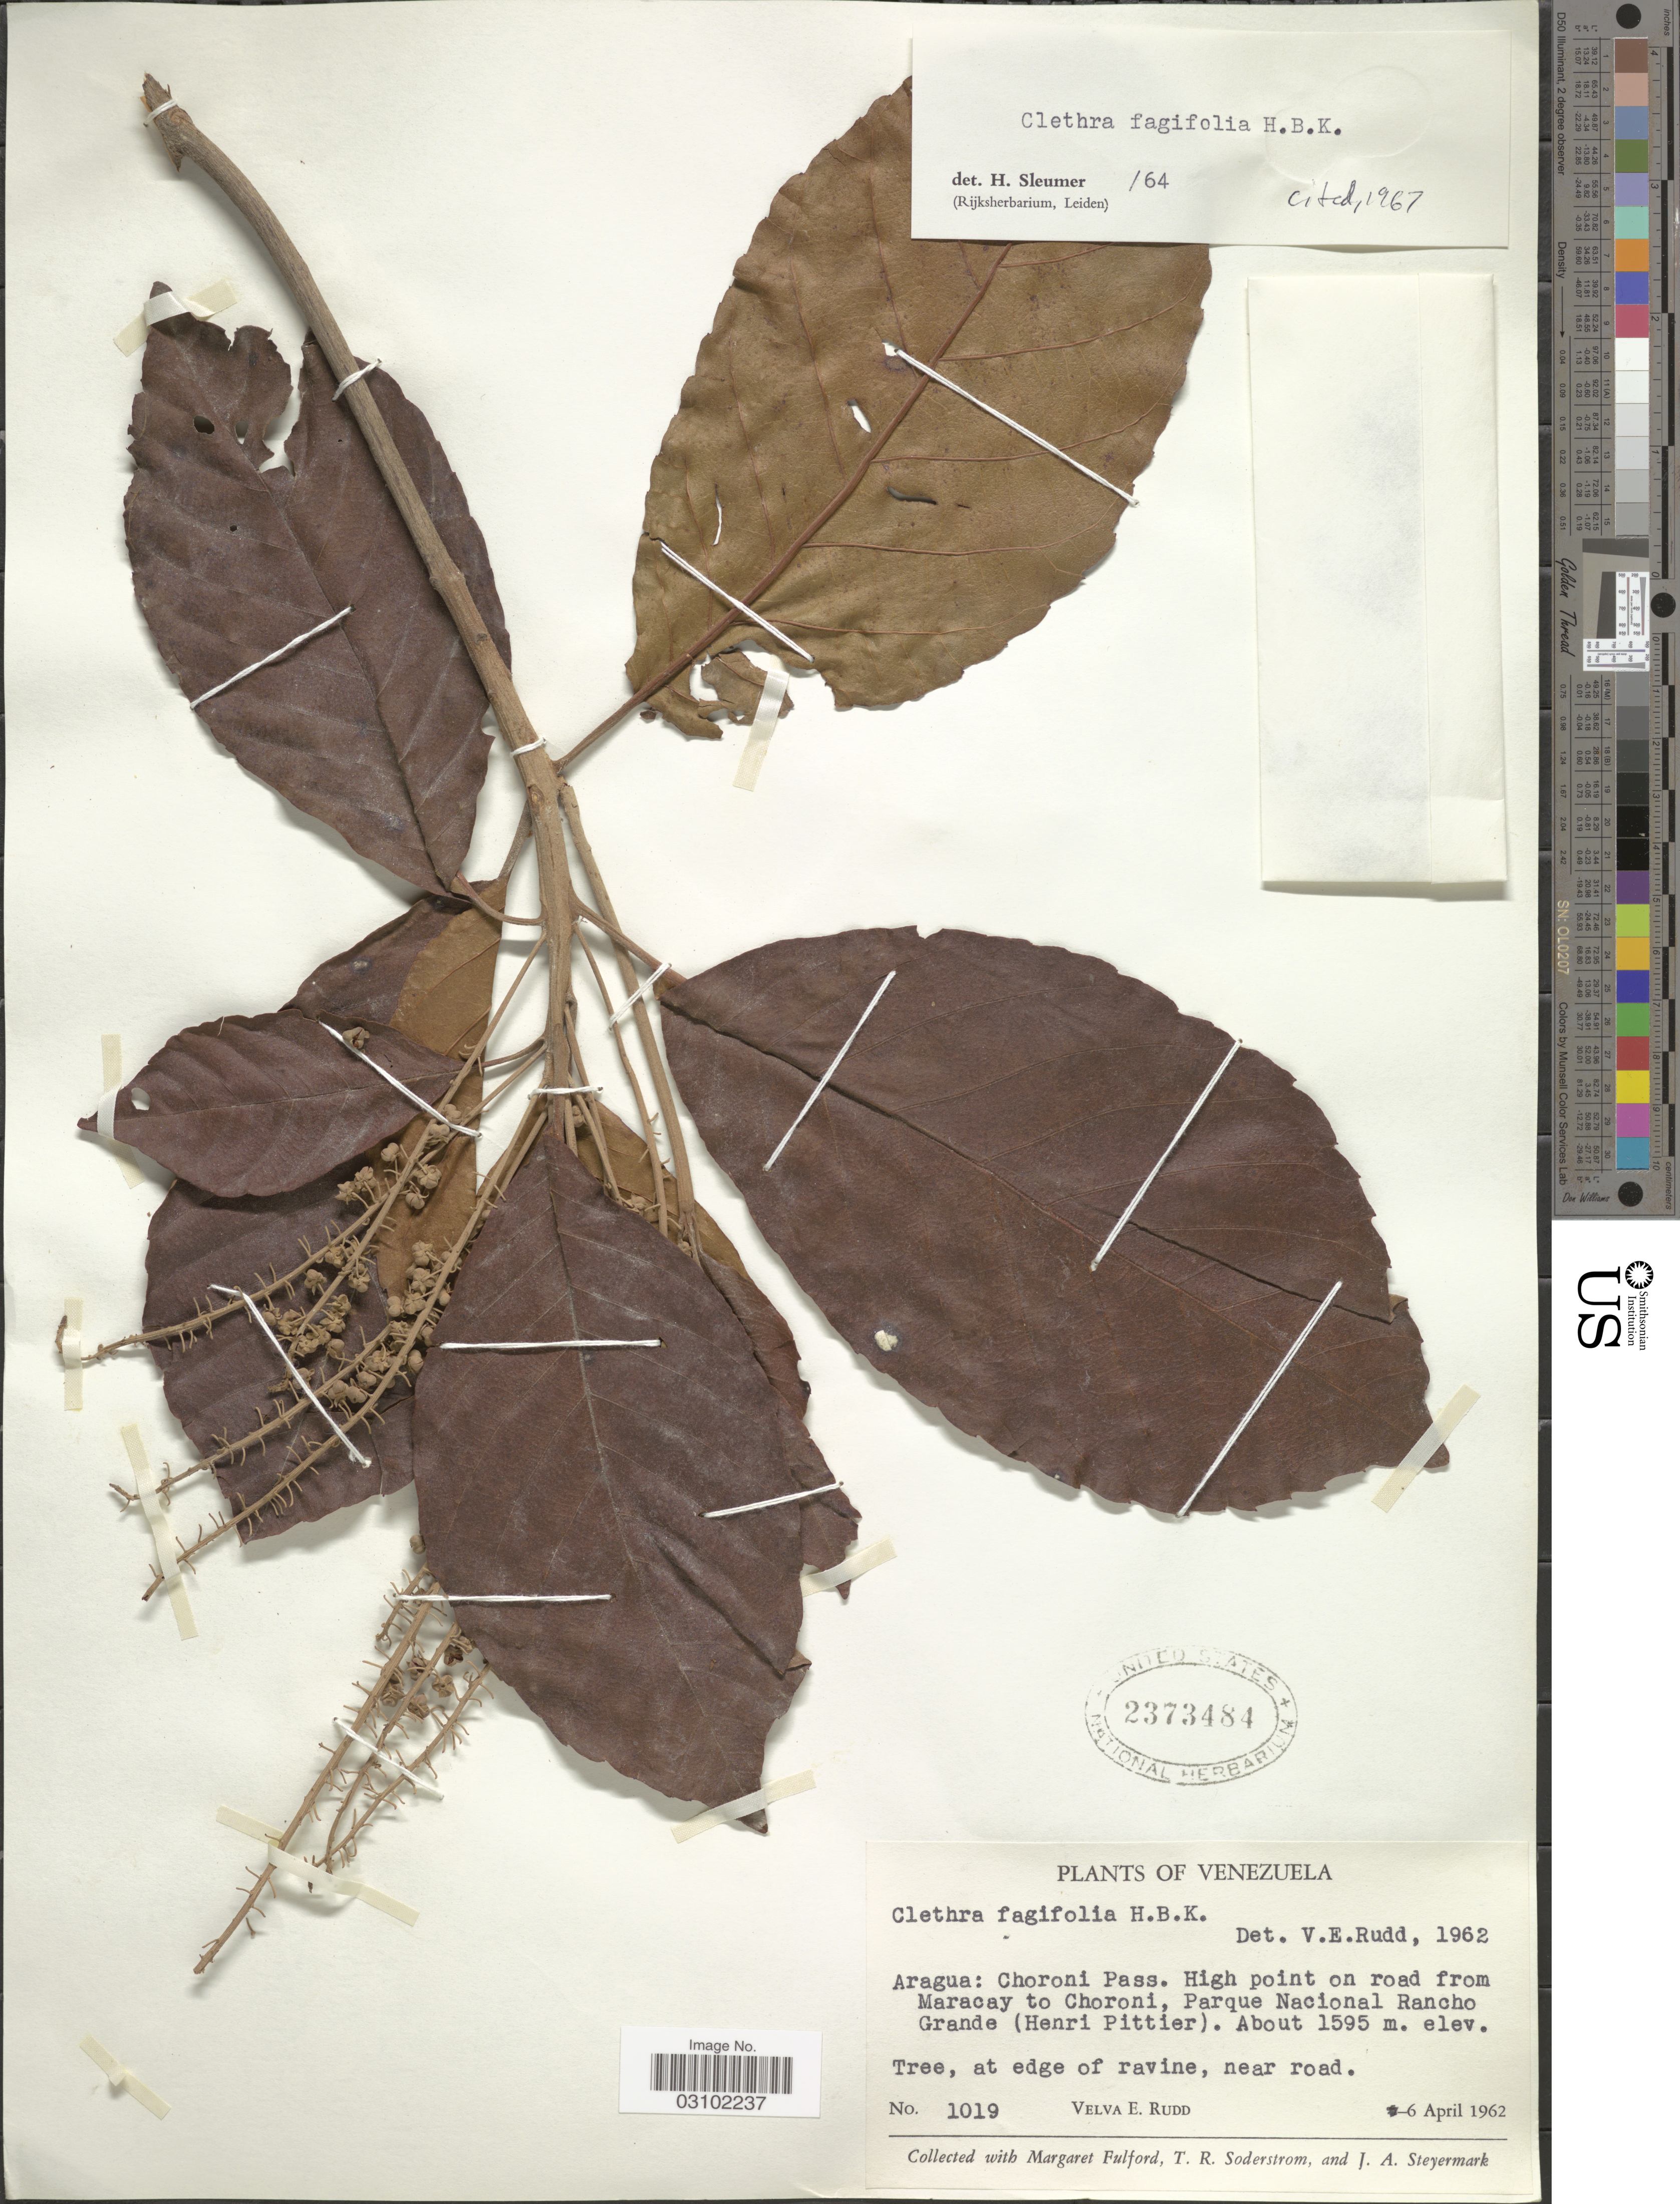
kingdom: Plantae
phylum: Tracheophyta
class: Magnoliopsida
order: Ericales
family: Clethraceae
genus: Clethra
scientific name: Clethra fagifolia var. fagifolia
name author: Kunth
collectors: V. E. Rudd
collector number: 1019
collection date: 1962-04-06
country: Venezuela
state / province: Aragua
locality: Choroni Pass, High point on road from Maracay to Choroni, Parque Nacional Rancho Grande (Henri Pittier).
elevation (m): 1595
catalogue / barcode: US 2373484